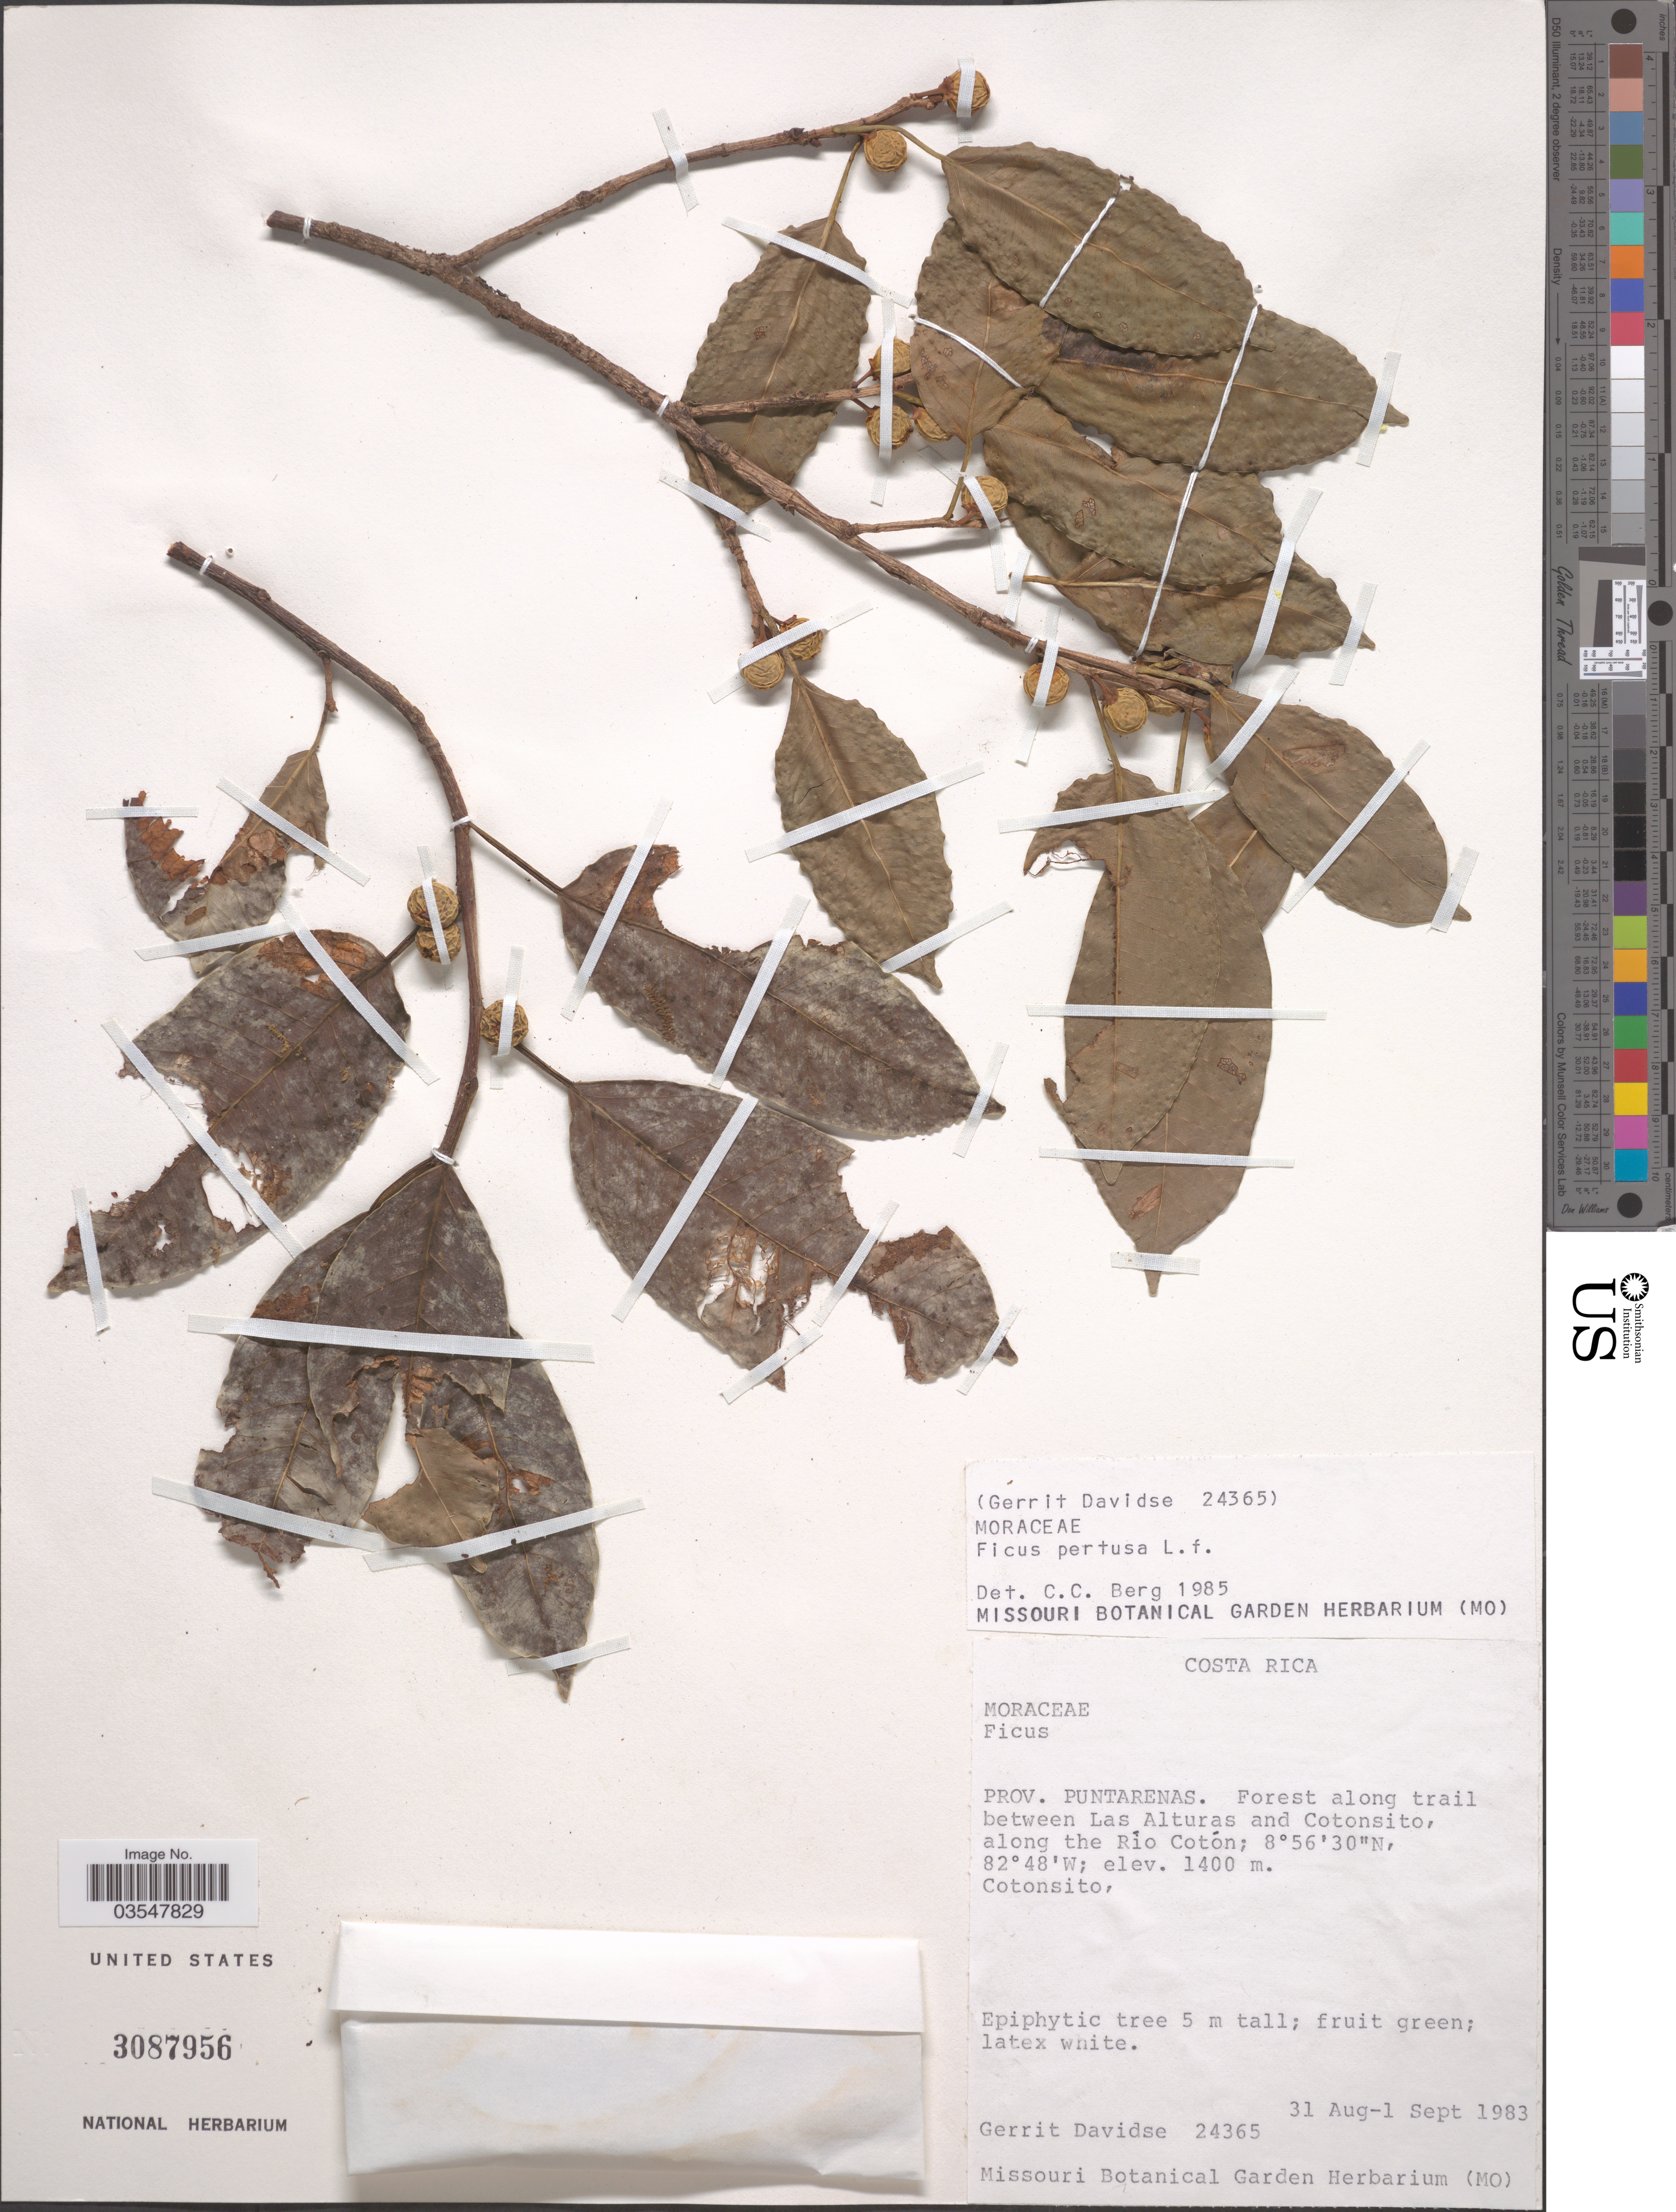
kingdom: Plantae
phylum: Tracheophyta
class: Magnoliopsida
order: Rosales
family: Moraceae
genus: Ficus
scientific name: Ficus pertusa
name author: L. f.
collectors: G. Davidse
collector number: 24365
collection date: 1983-08-31/1983-09-01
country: Costa Rica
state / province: Puntarenas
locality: Forest along trail between Las Alturas and Cotonsito, along the Rio Cotón. Cotonsito.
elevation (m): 1400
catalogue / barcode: US 3087956